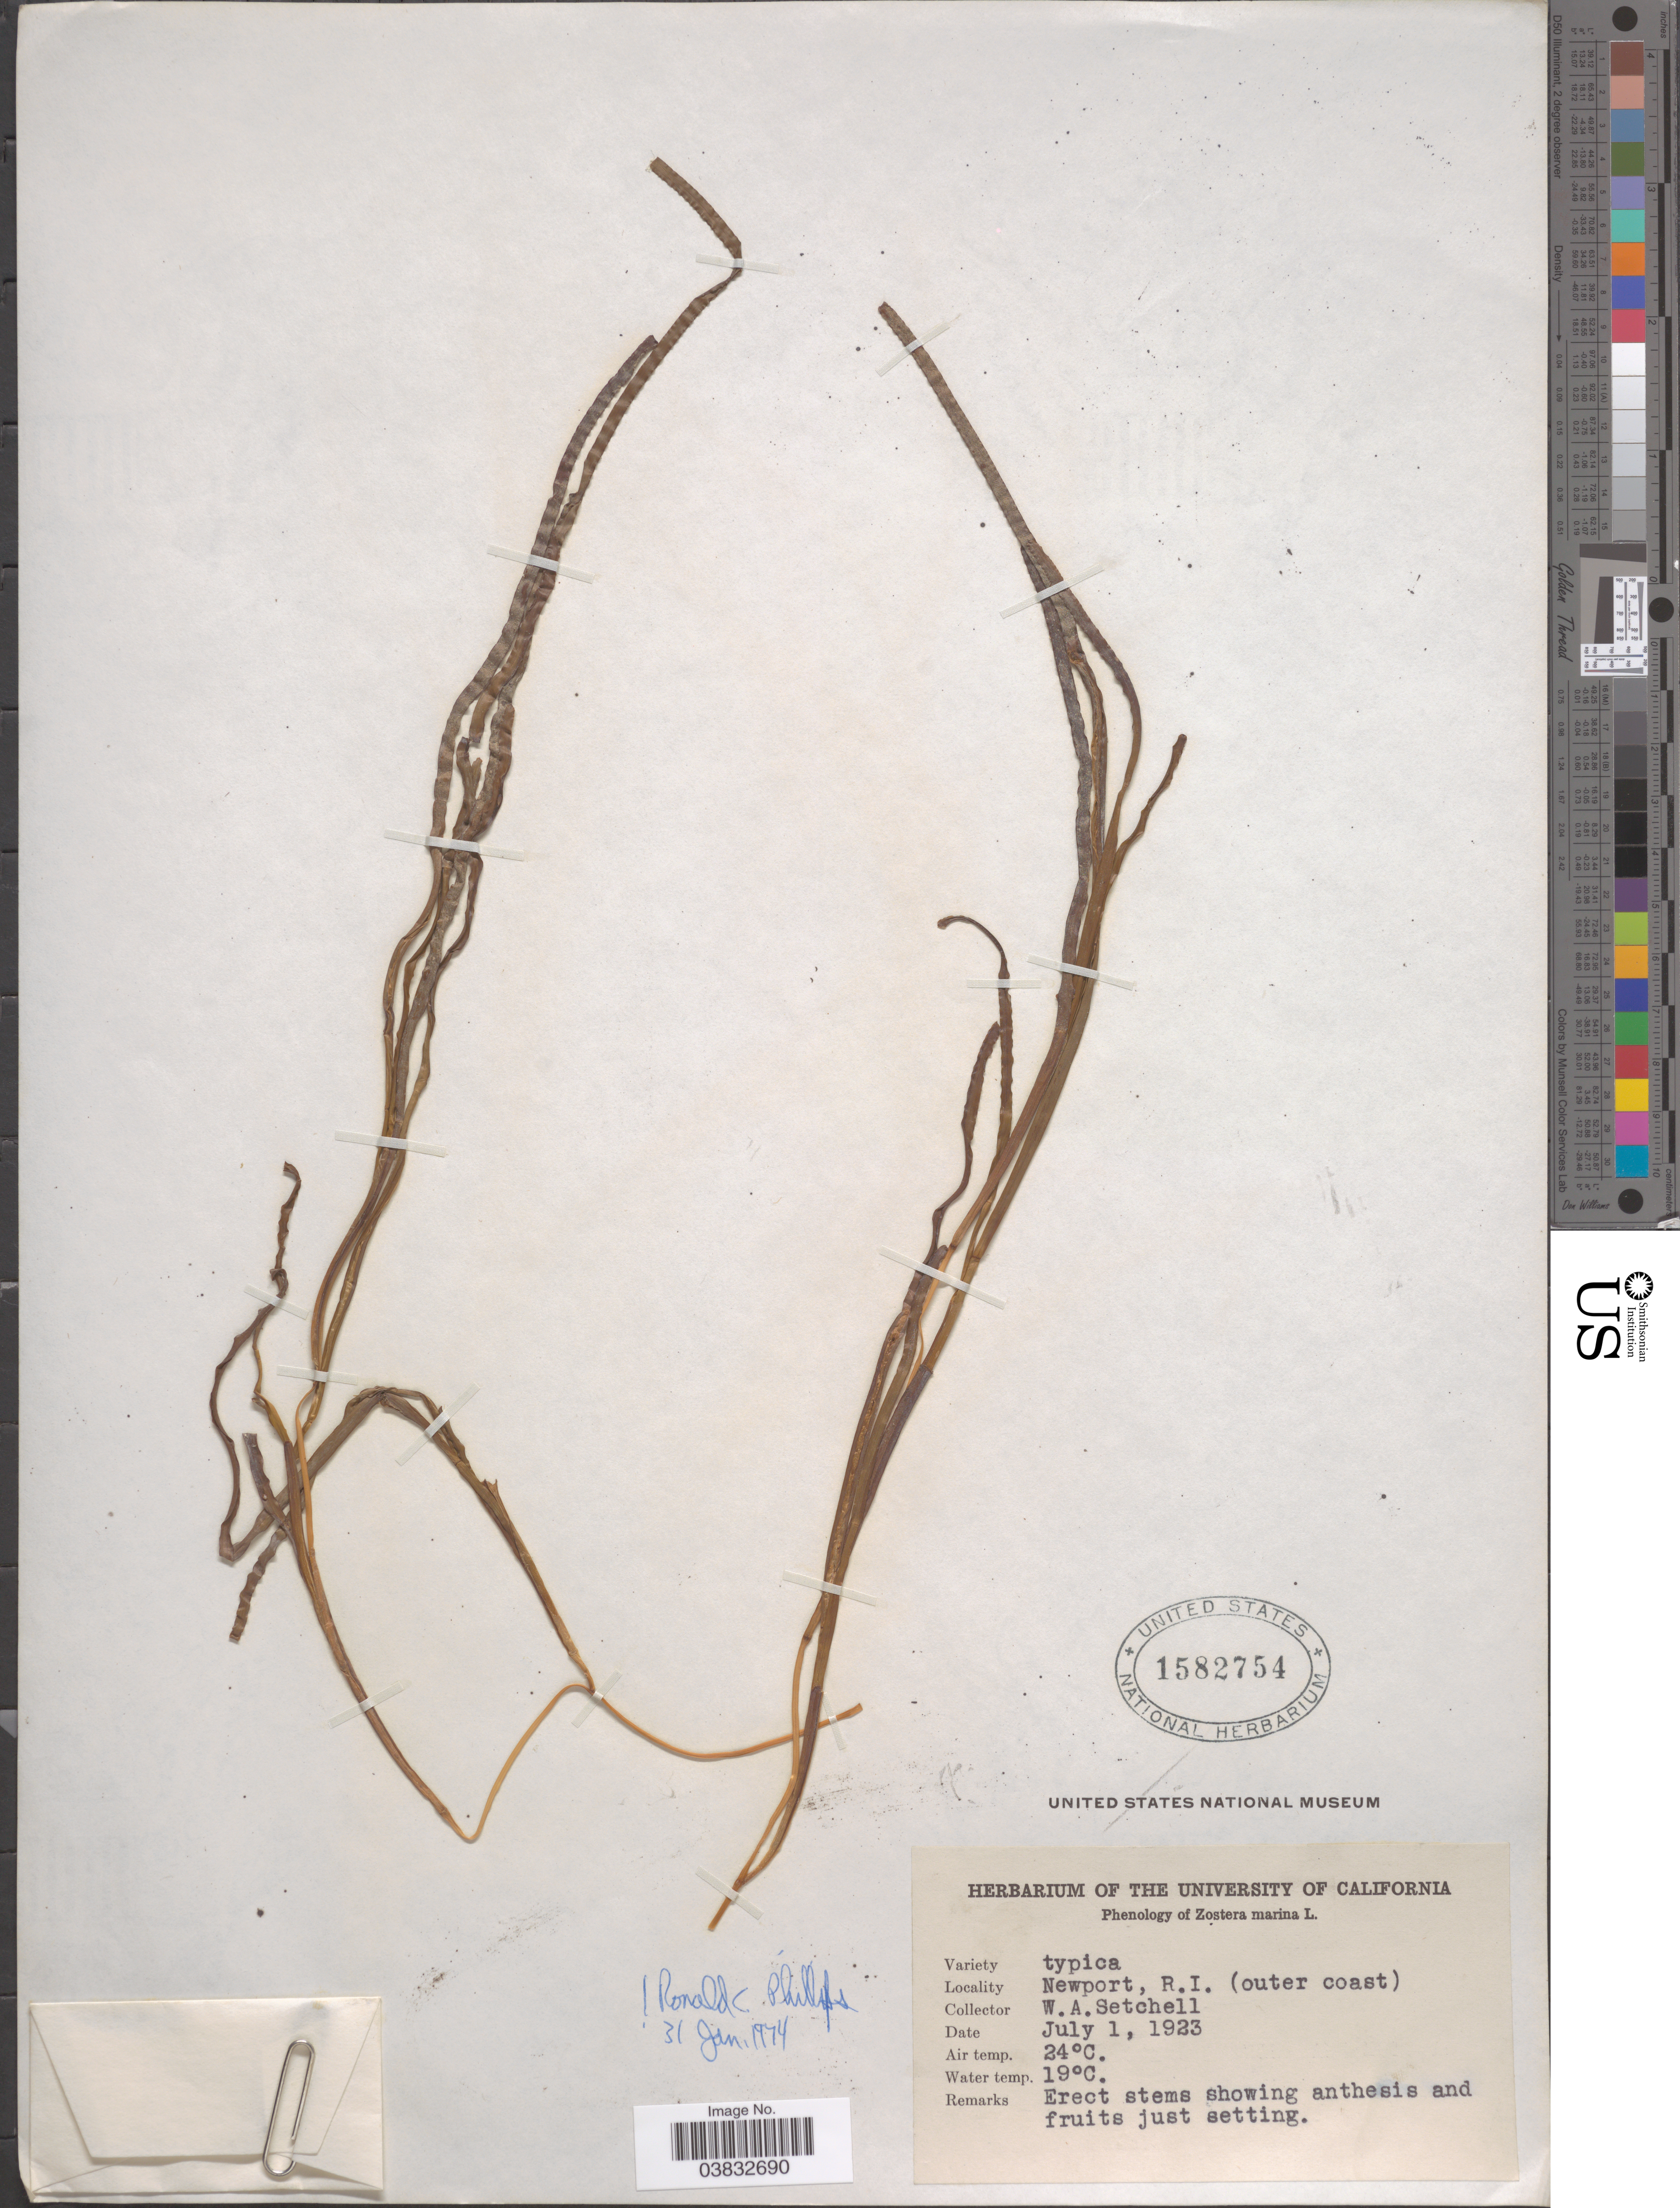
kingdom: Plantae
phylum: Tracheophyta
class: Liliopsida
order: Alismatales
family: Zosteraceae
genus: Zostera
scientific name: Zostera marina var. marina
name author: L.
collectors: W. Setchell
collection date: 1923-07-01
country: United States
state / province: Rhode Island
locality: Newport. (outer coast).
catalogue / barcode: US 1582754